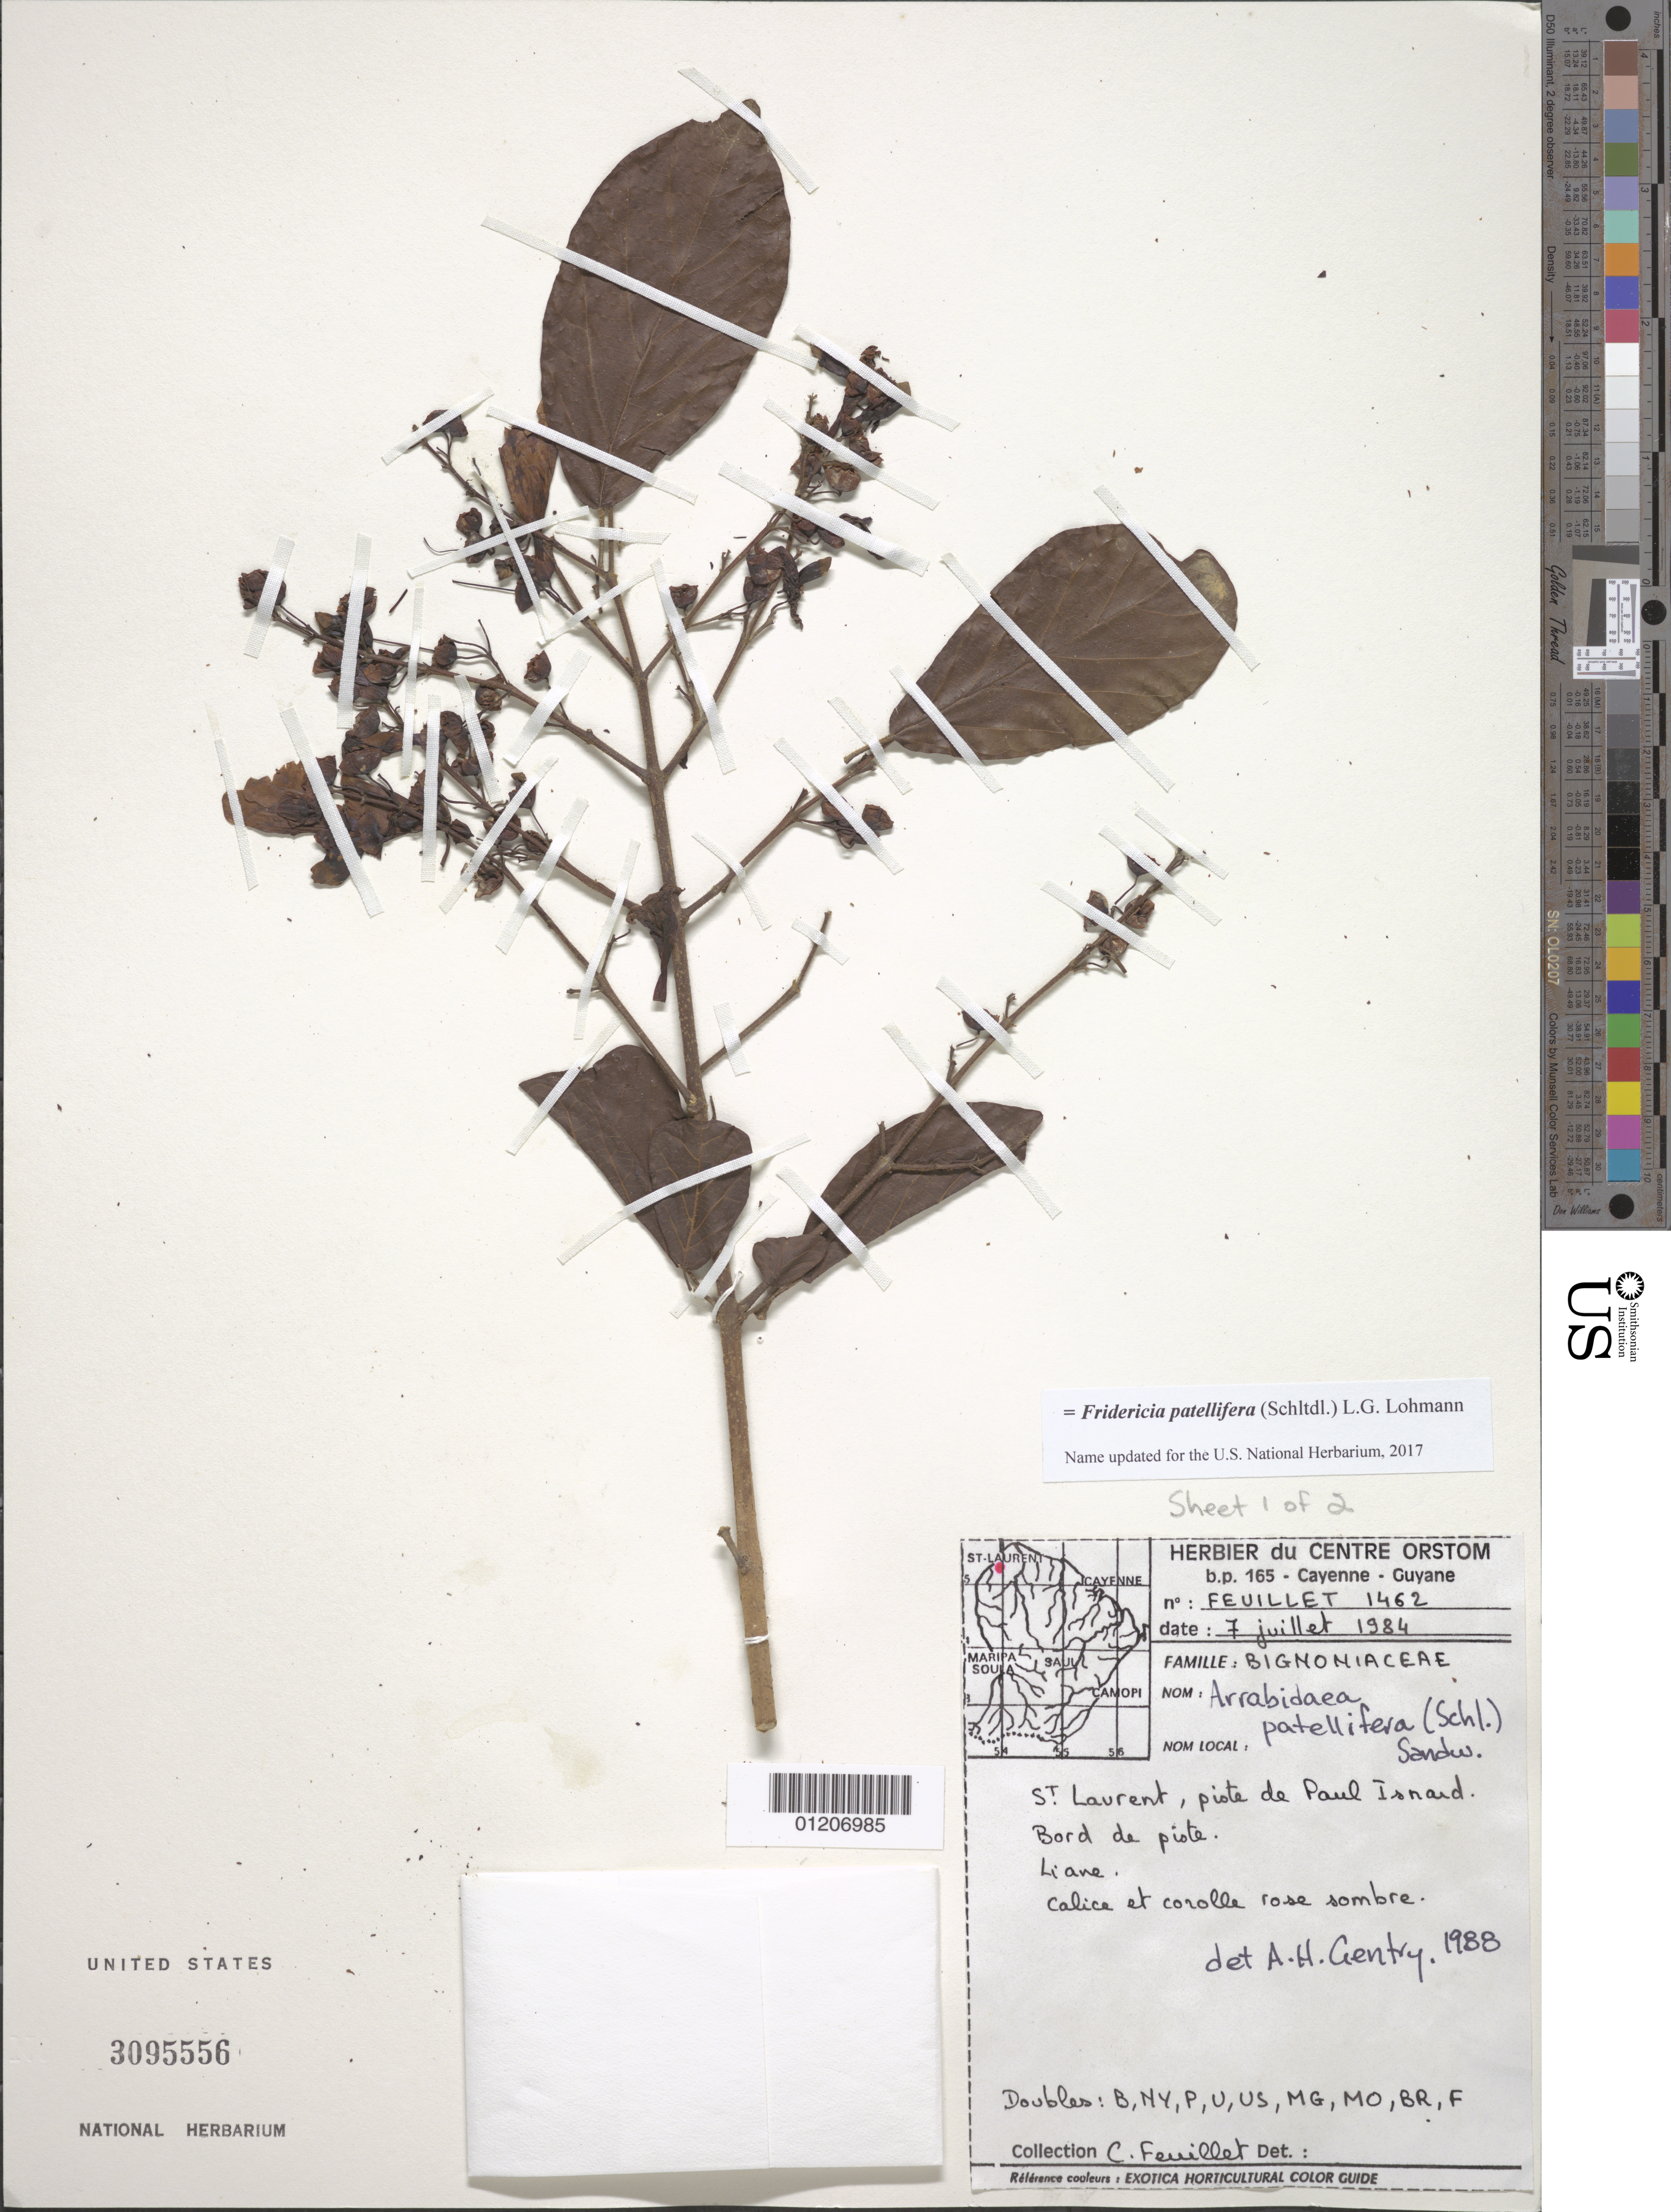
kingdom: Plantae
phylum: Tracheophyta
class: Magnoliopsida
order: Lamiales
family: Bignoniaceae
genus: Fridericia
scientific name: Fridericia patellifera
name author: (Schltdl.) L.G. Lohmann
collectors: C. Feuillet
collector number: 1462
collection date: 1984-07-07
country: French Guiana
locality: St. Laurent, piste de Paul Isnard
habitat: Borde de piste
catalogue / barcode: US 3095556